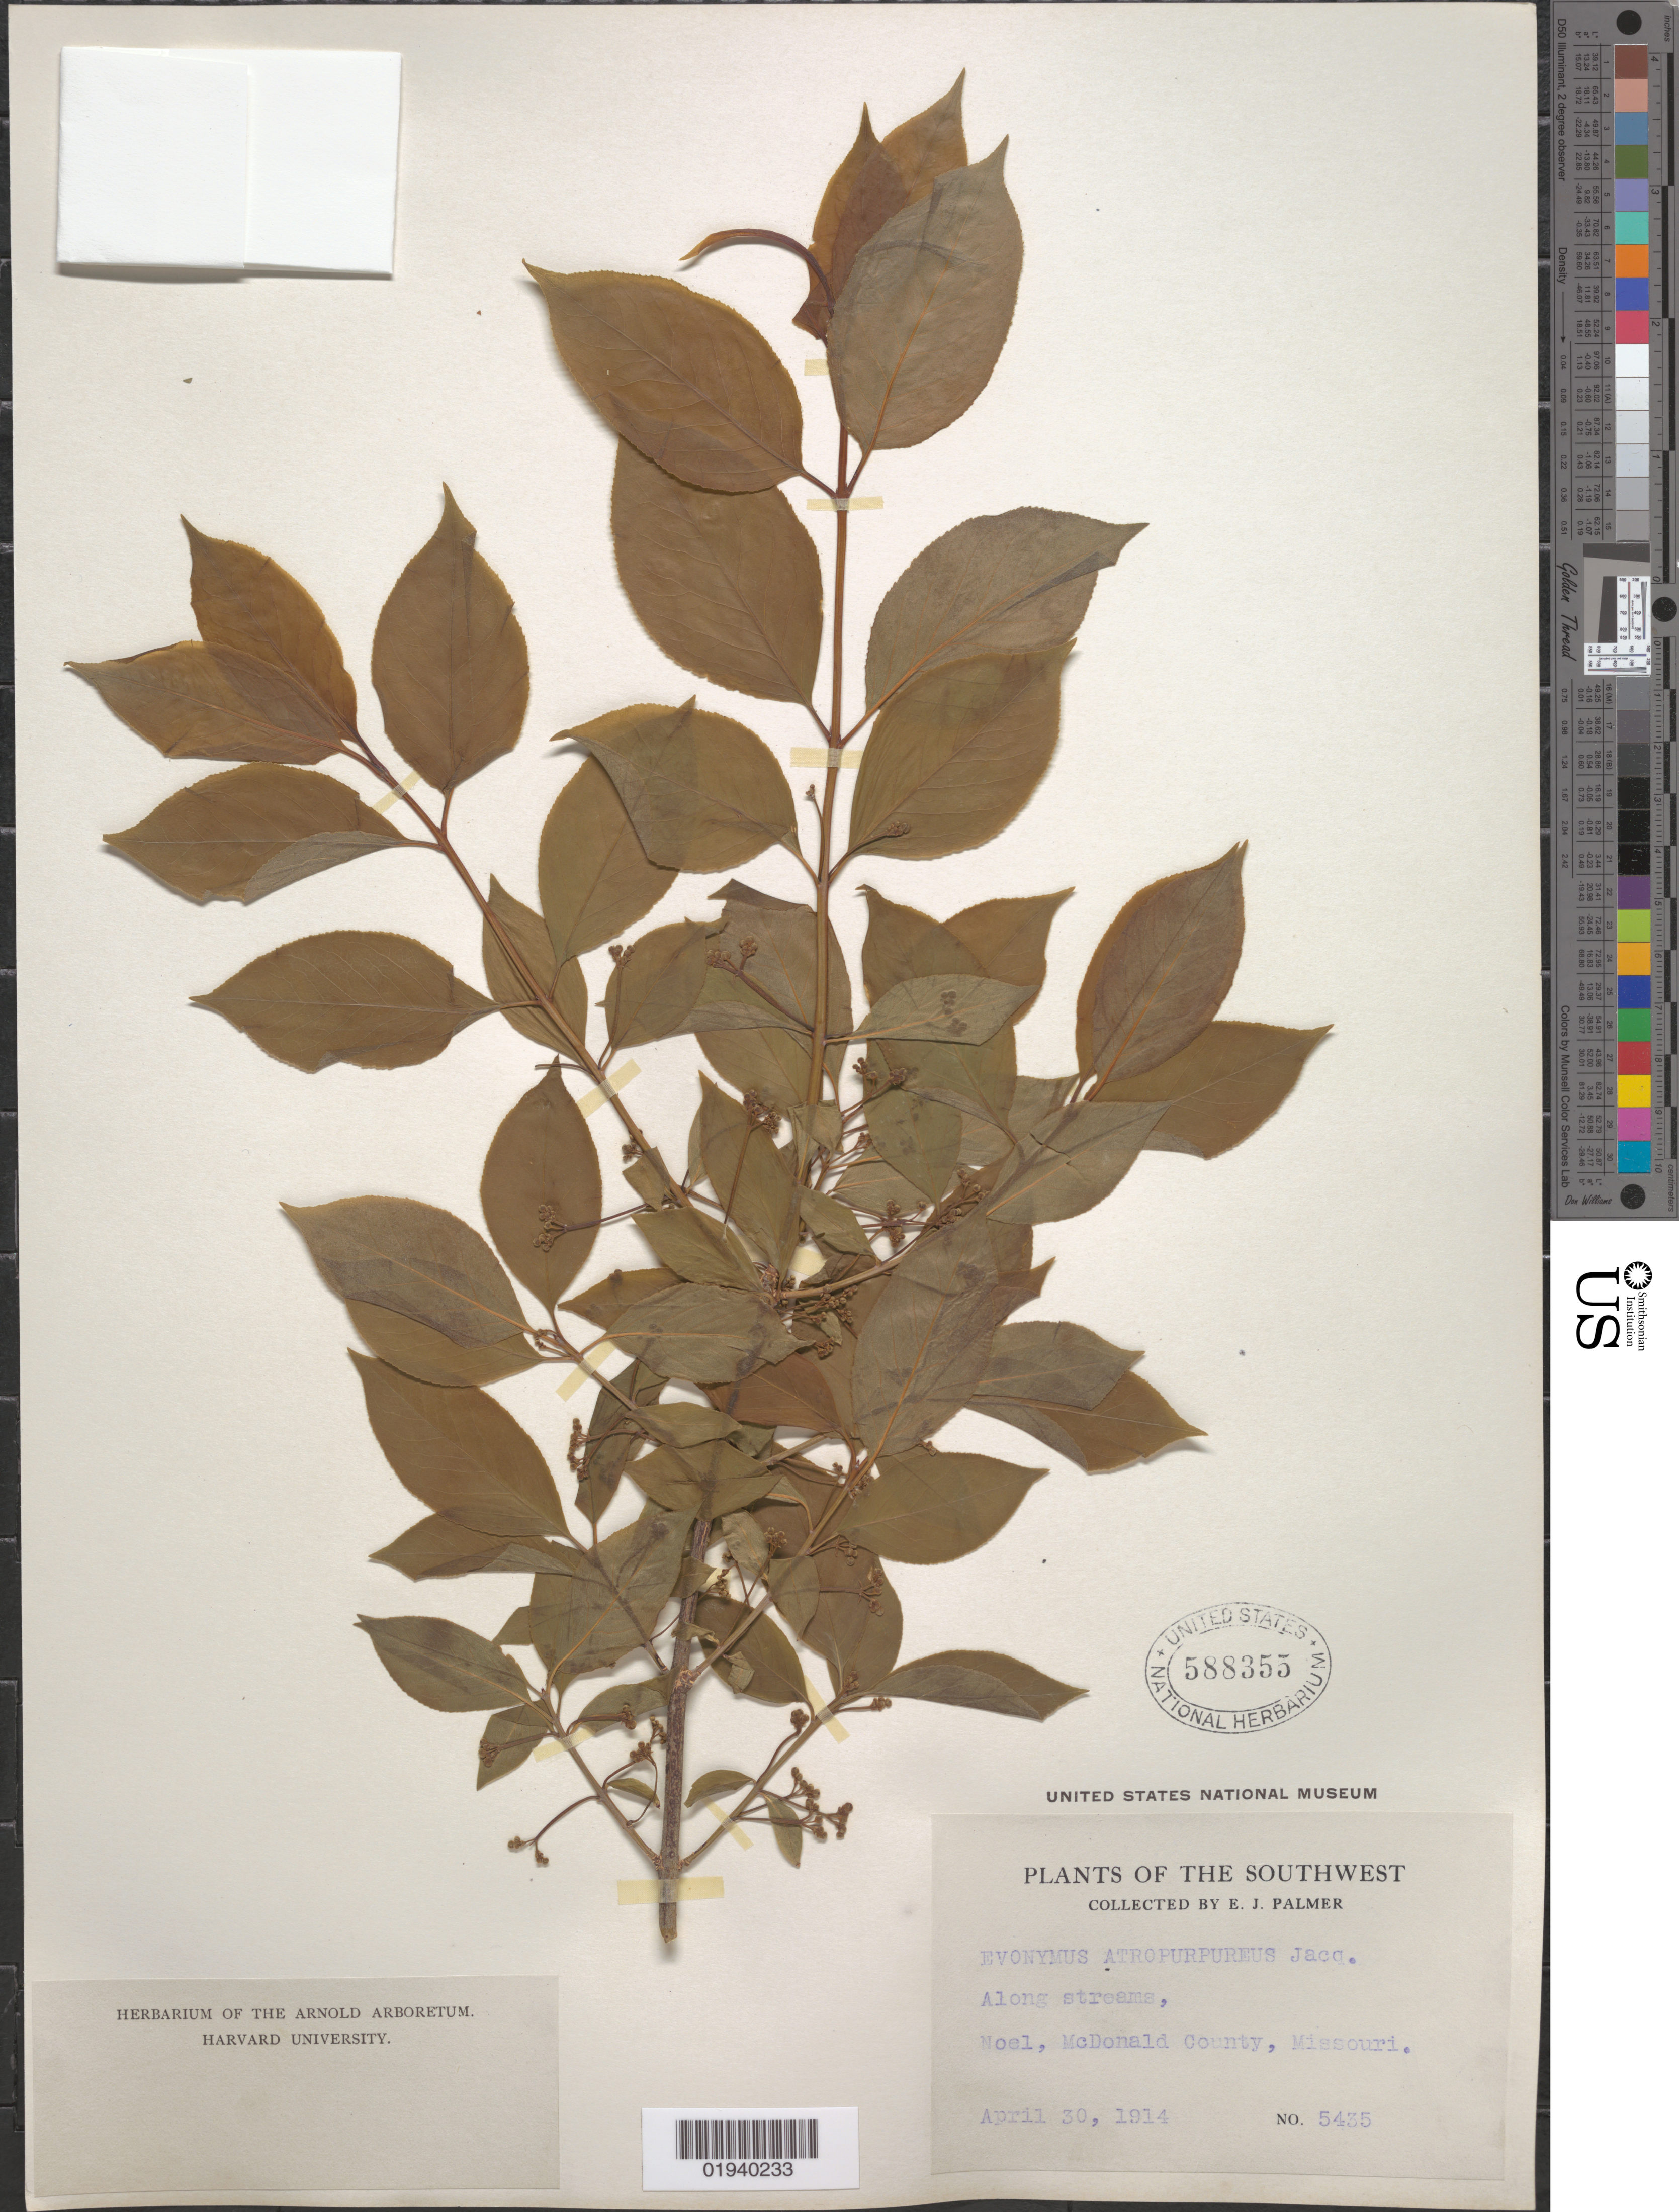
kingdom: Plantae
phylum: Tracheophyta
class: Magnoliopsida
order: Celastrales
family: Celastraceae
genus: Euonymus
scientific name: Euonymus atropurpureus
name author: Jacq.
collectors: E. J. Palmer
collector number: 5435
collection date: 1914-04-30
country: United States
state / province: Missouri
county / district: McDonald County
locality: Noel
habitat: Along streams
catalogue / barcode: US 588355